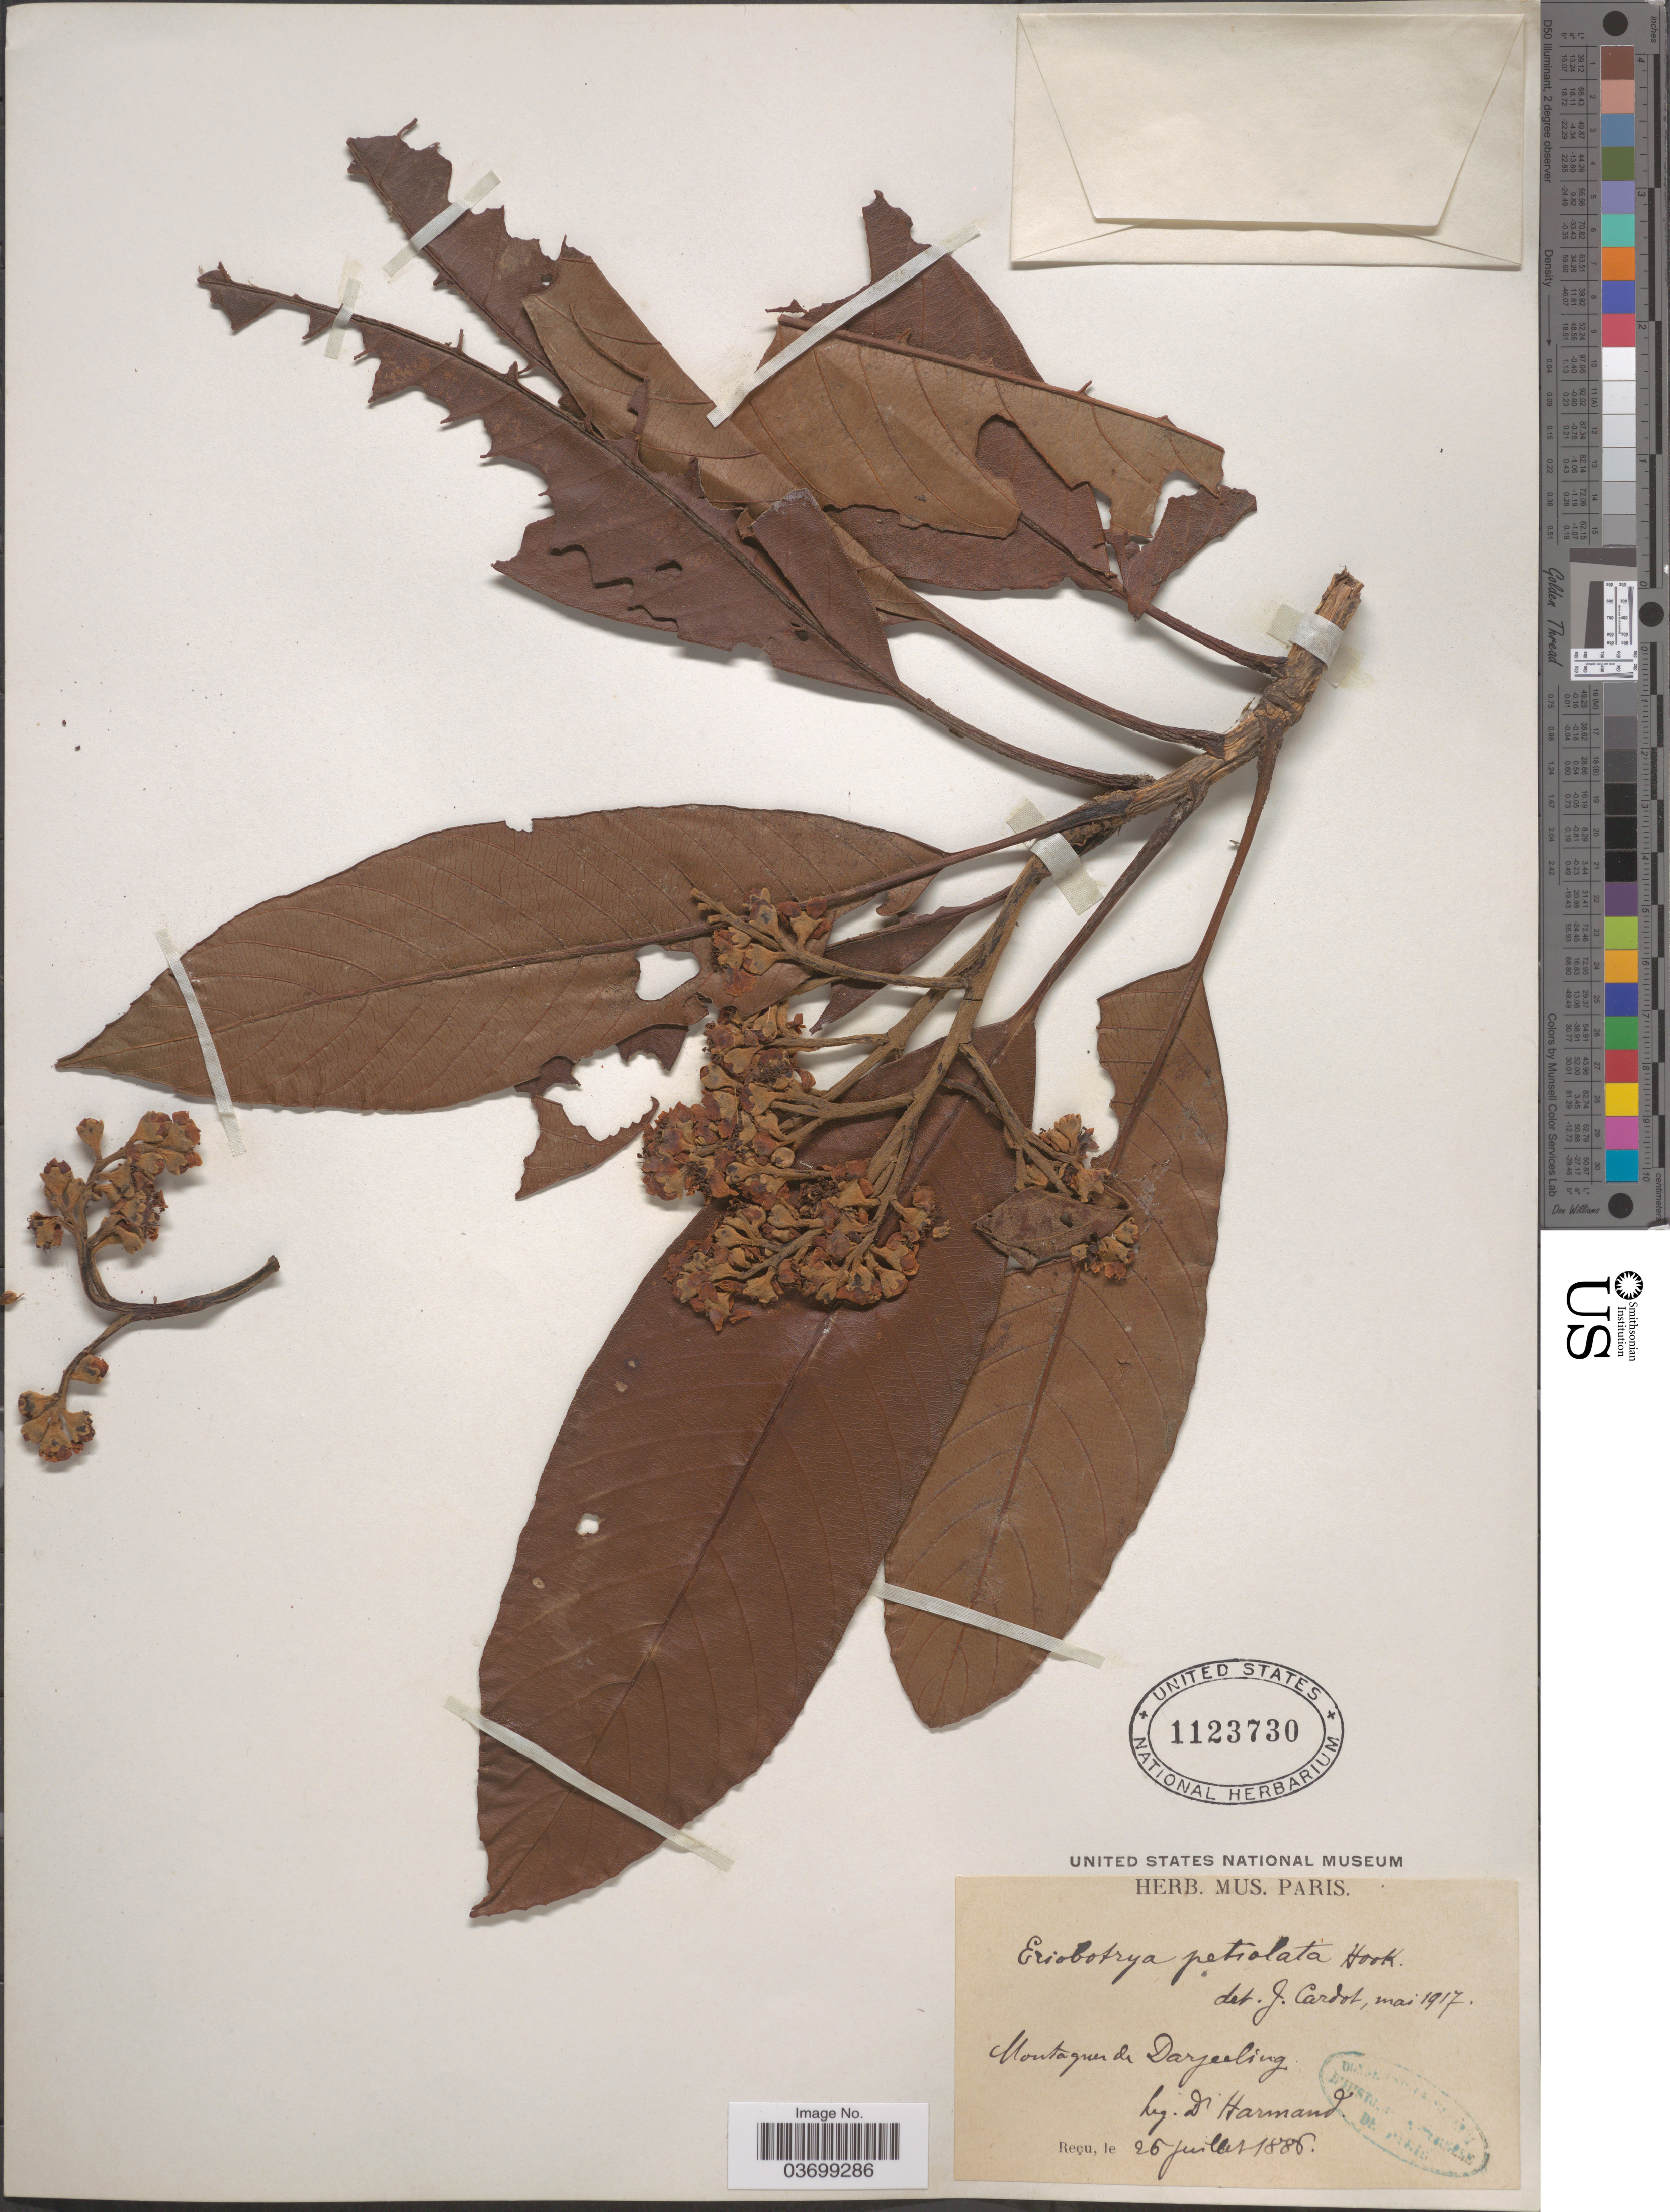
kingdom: Plantae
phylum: Tracheophyta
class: Magnoliopsida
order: Rosales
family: Rosaceae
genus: Rhaphiolepis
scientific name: Rhaphiolepis petiolata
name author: (Hook. f.) B.B. Liu & J. Wen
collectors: Harmand, --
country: India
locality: Montagnes de Darjeeling.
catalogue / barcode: US 1123730